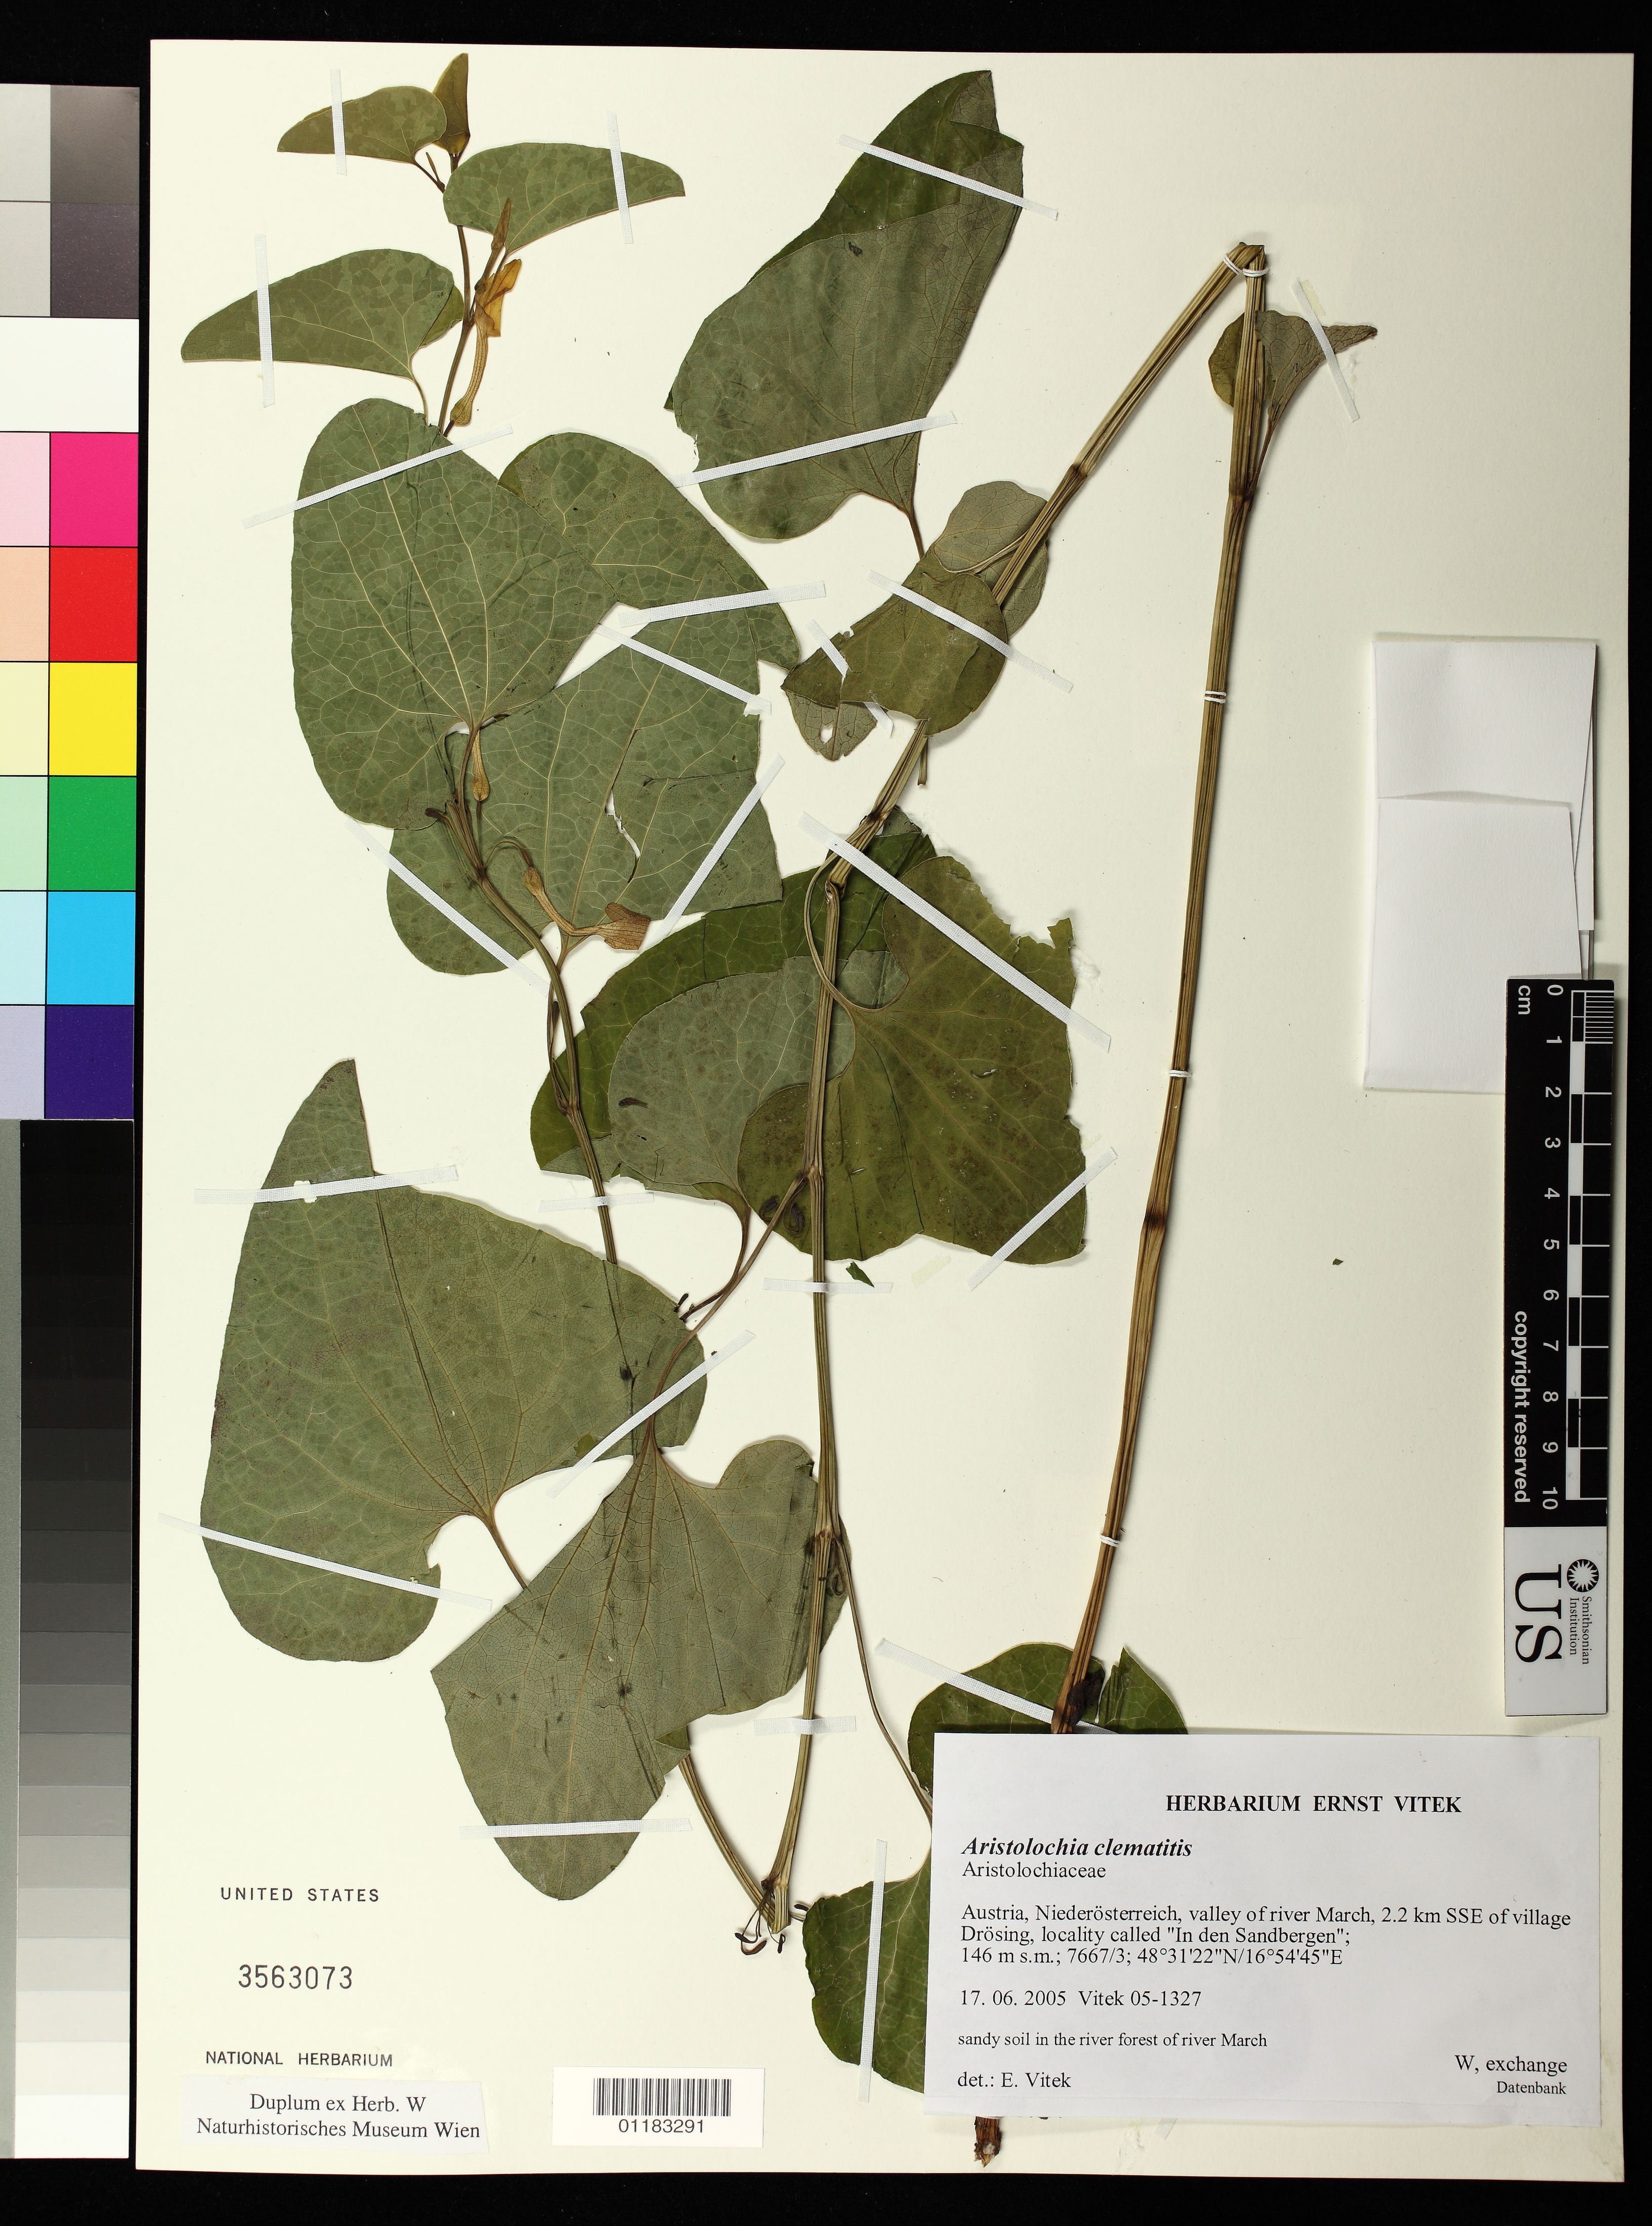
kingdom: Plantae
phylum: Tracheophyta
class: Magnoliopsida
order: Piperales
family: Aristolochiaceae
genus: Aristolochia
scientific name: Aristolochia clematitis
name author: L.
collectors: E. Vitek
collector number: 05-1327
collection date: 2005-06-17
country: Austria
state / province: Niederosterreich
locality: Niederosterreich, valley of river March, 2.2 km SSE of village Drosing, locality called "In den Sandbergen"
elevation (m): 146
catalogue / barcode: US 3563073